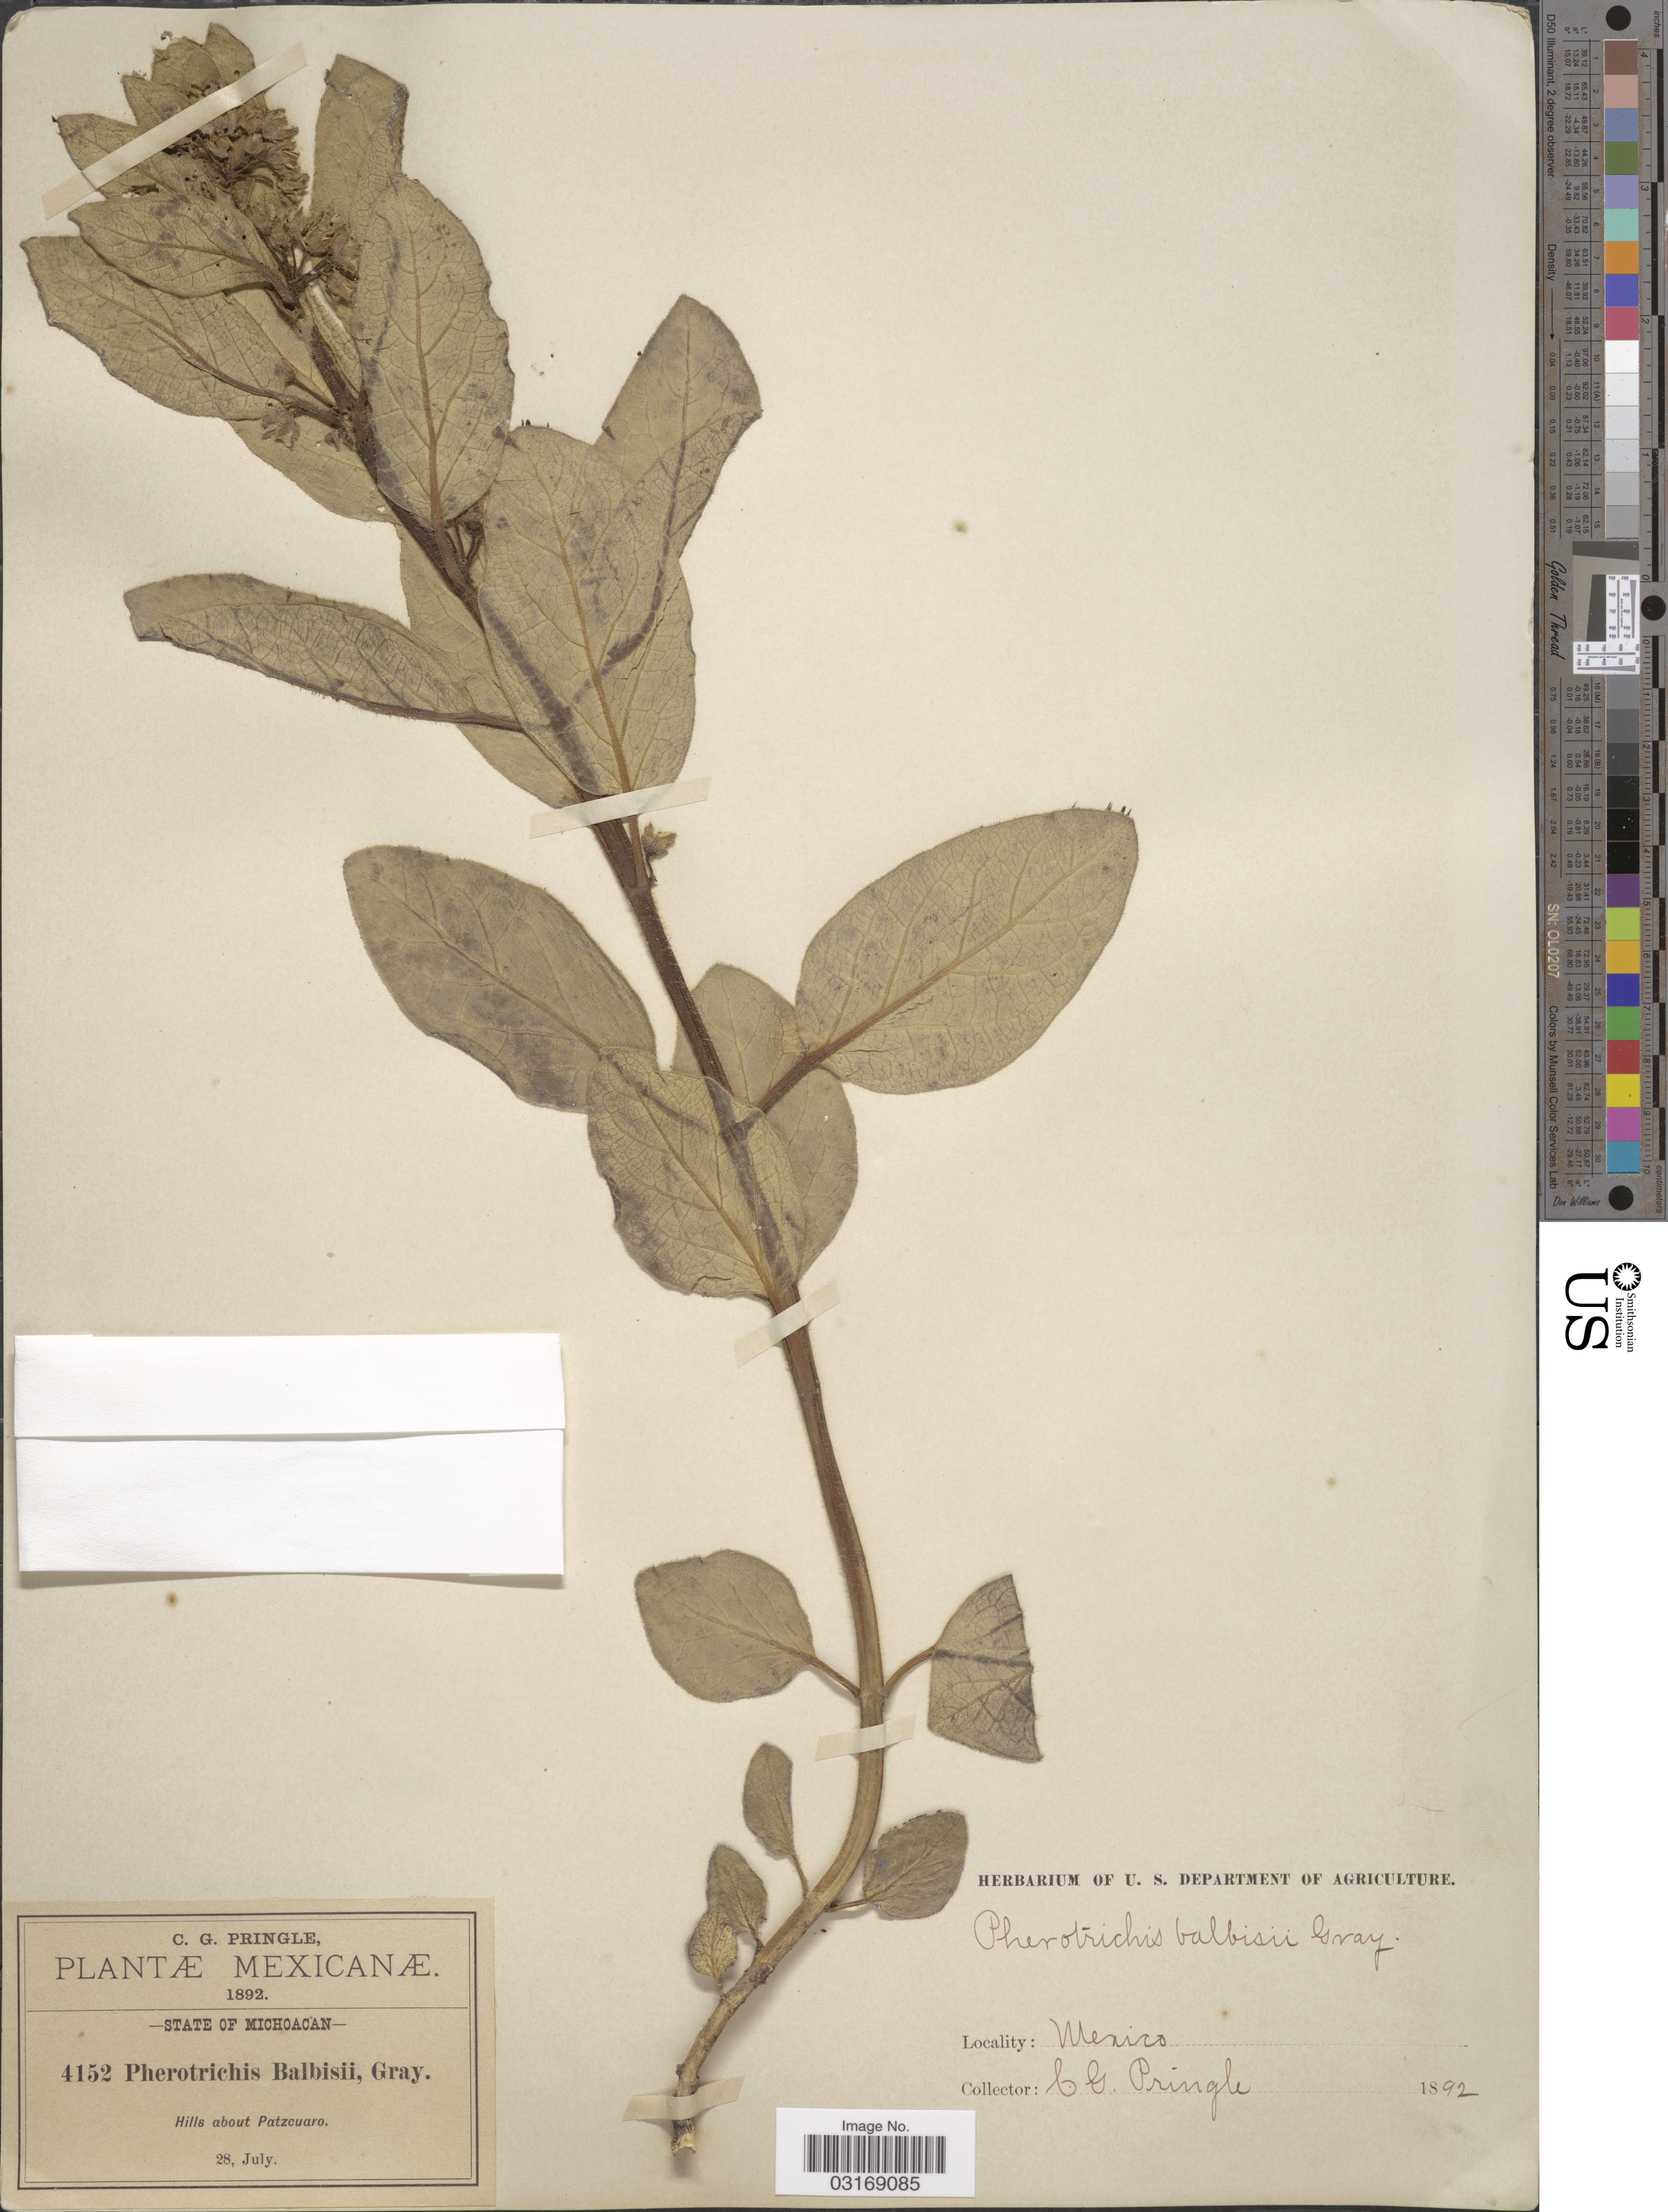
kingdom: Plantae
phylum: Tracheophyta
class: Magnoliopsida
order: Gentianales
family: Apocynaceae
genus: Pherotrichis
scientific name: Pherotrichis balbisii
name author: A. Gray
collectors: C. G. Pringle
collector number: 4152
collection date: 1892-07-28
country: Mexico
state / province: Michoacán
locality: Hills about Patzcuaro.